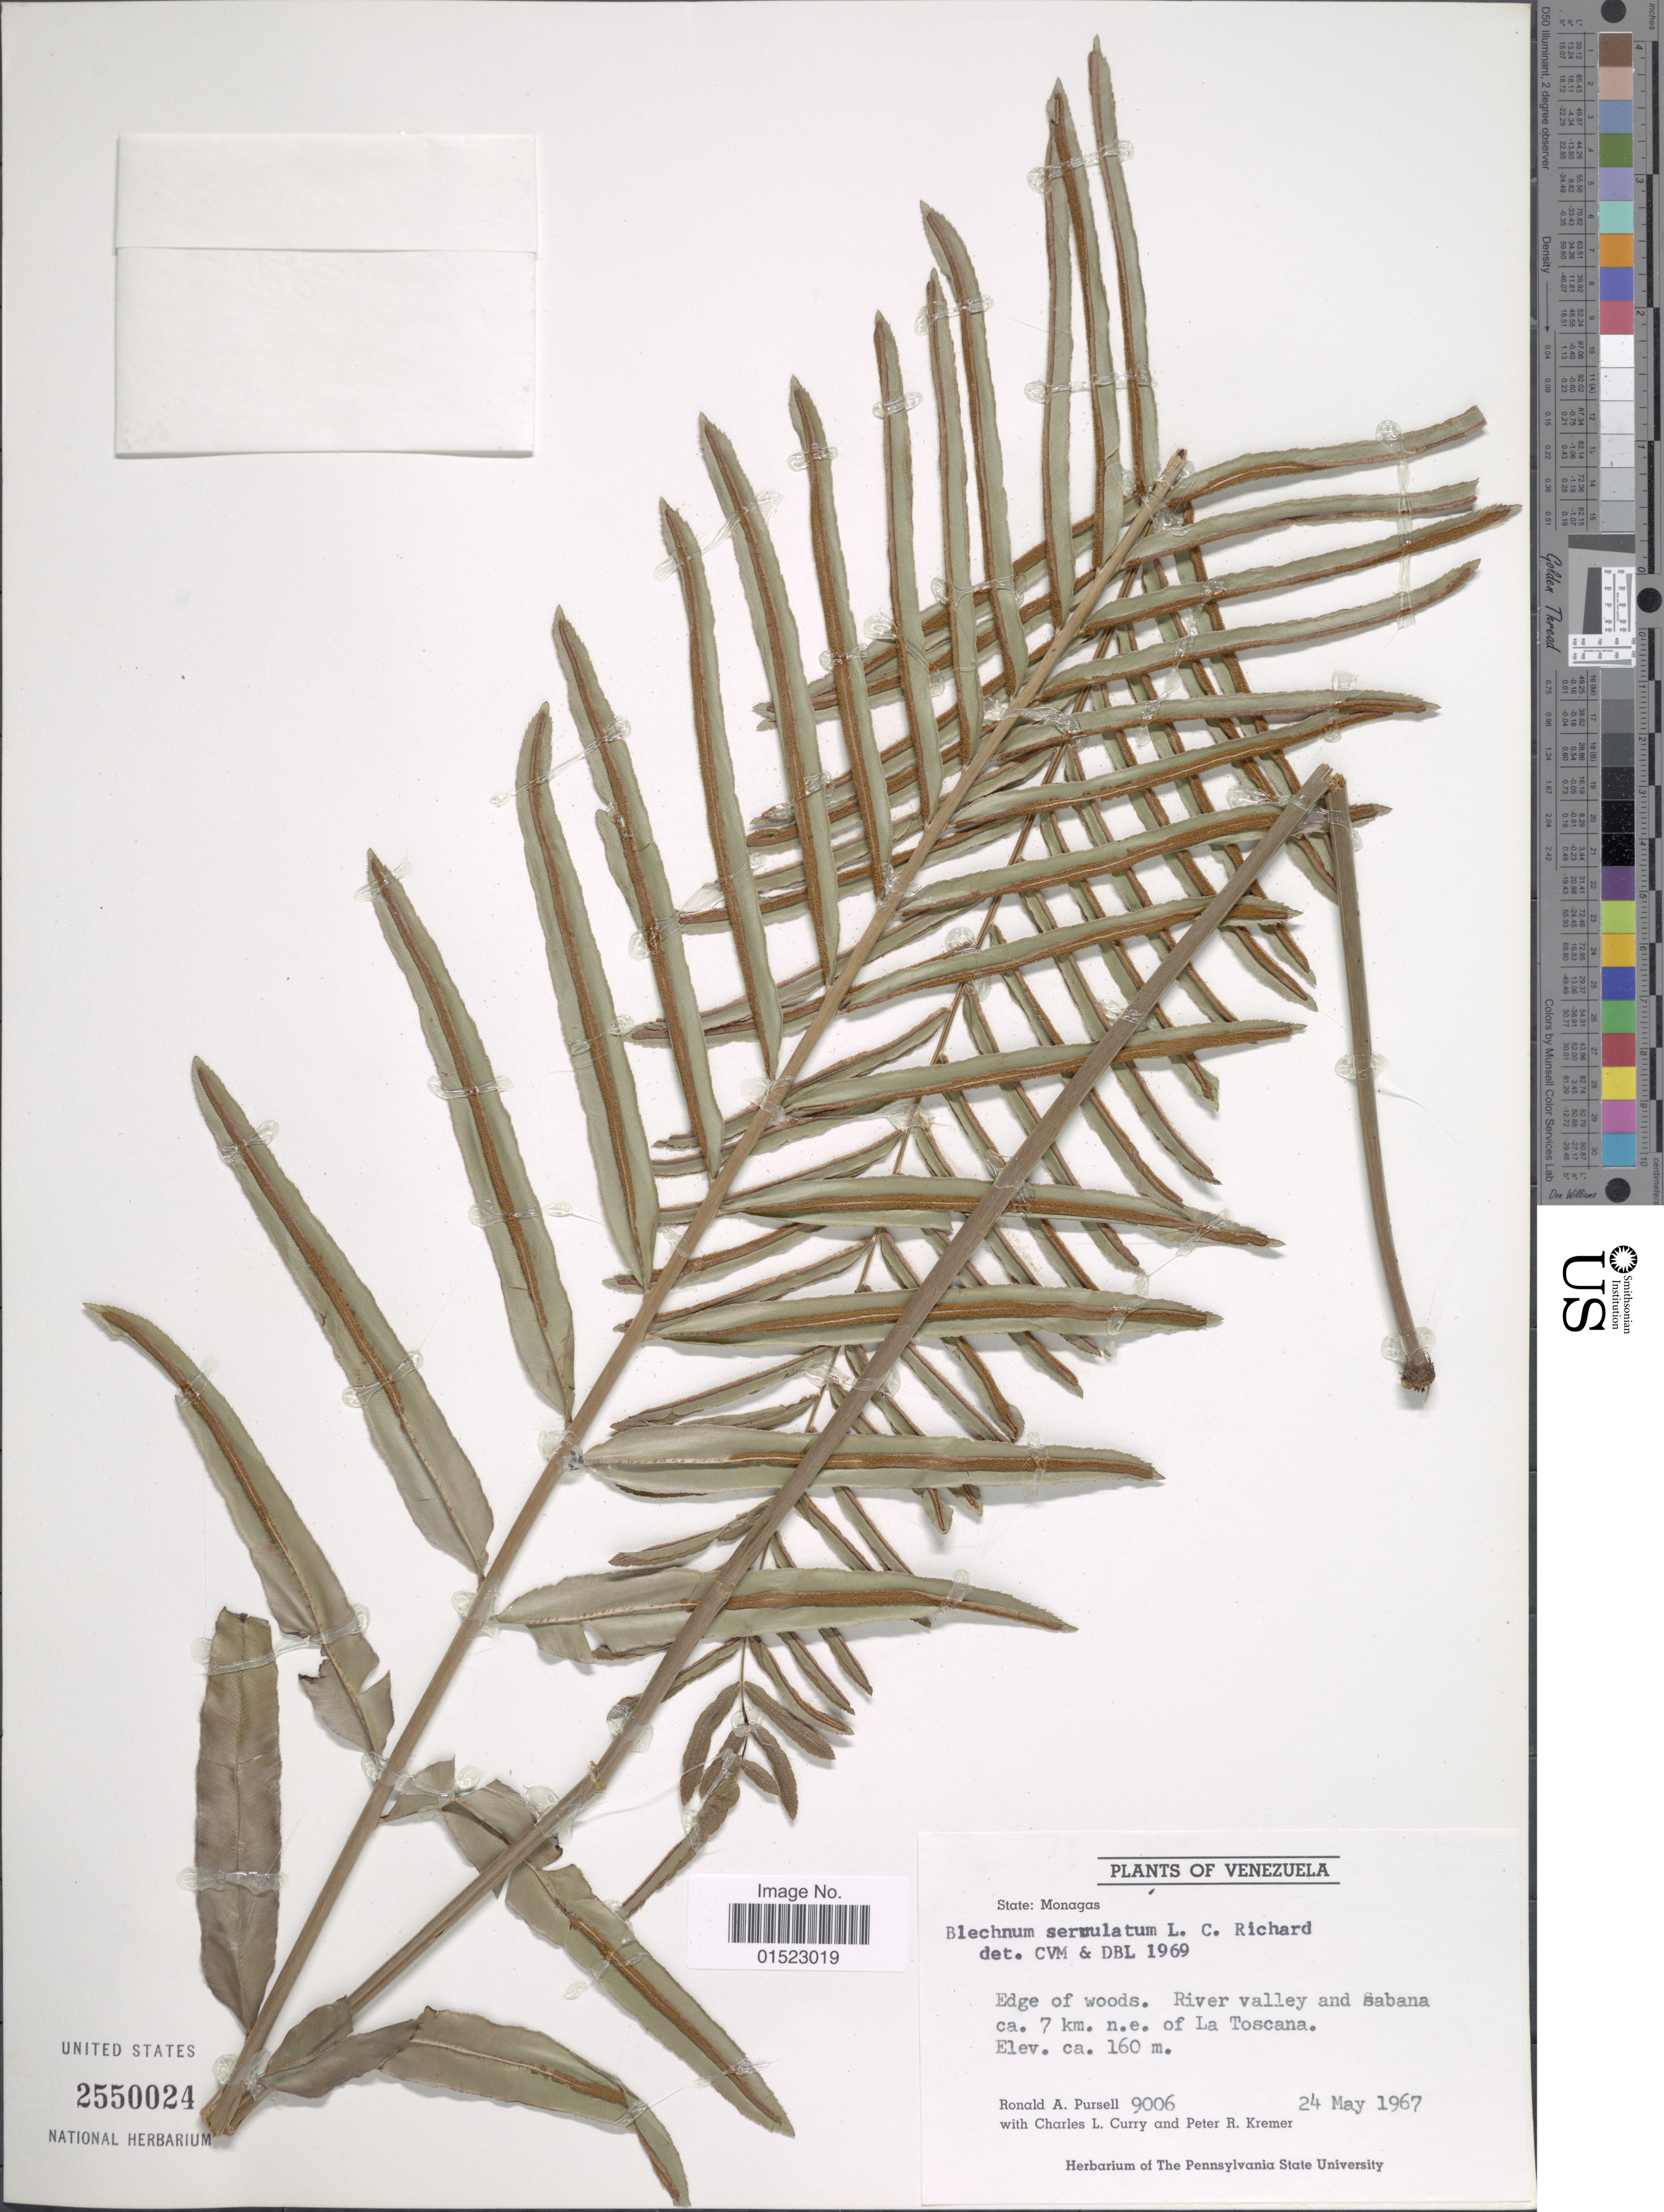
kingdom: Plantae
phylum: Tracheophyta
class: Polypodiopsida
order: Polypodiales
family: Blechnaceae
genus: Telmatoblechnum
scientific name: Telmatoblechnum serrulatum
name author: (Rich.) Perrie et al.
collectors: R. A. Pursell, C. L. Curry & P. R. Kremer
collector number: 9006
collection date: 1967-05-24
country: Venezuela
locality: Edge of woods, River Valley and Sabana ca. 7 km. n.e. of La Toscana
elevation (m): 160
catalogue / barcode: US 2550024